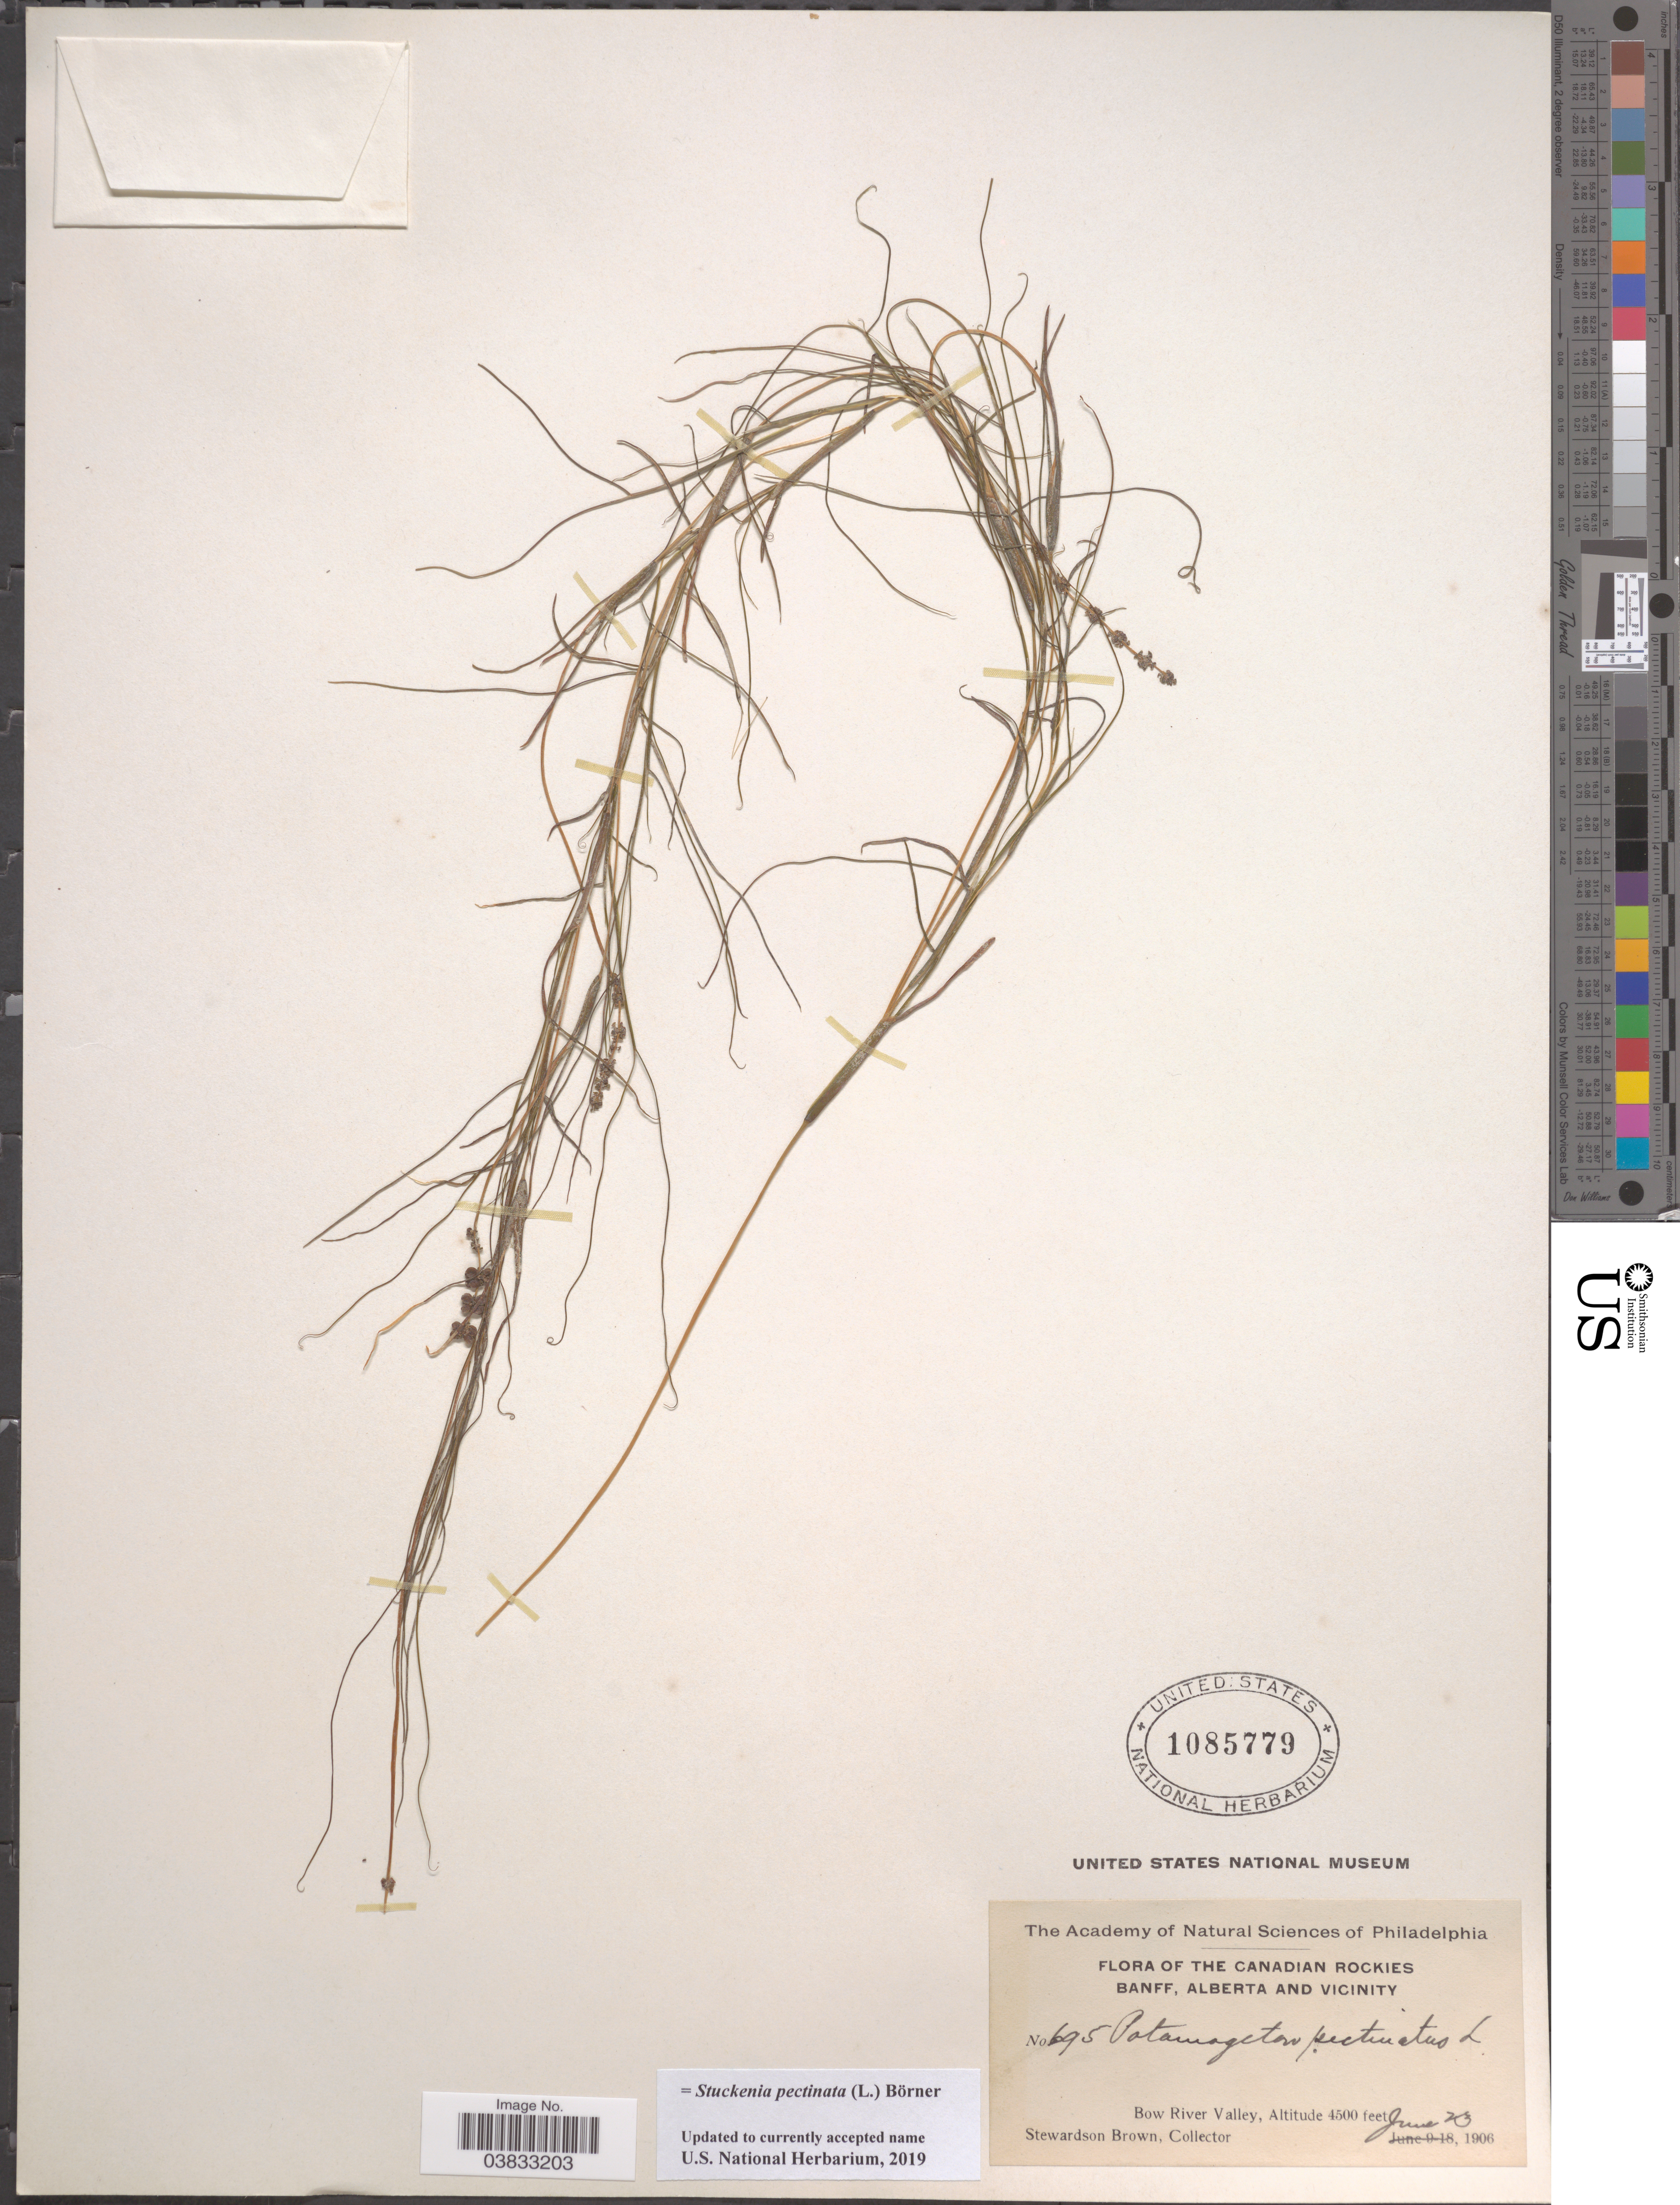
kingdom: Plantae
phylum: Tracheophyta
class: Liliopsida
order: Alismatales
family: Potamogetonaceae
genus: Stuckenia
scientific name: Stuckenia pectinata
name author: (L.) Börner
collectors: S. Brown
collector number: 695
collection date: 1906-06-23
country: Canada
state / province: Alberta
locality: The Canadian Rockies. Banff. Bow River Valley.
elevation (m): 1372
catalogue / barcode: US 1085779